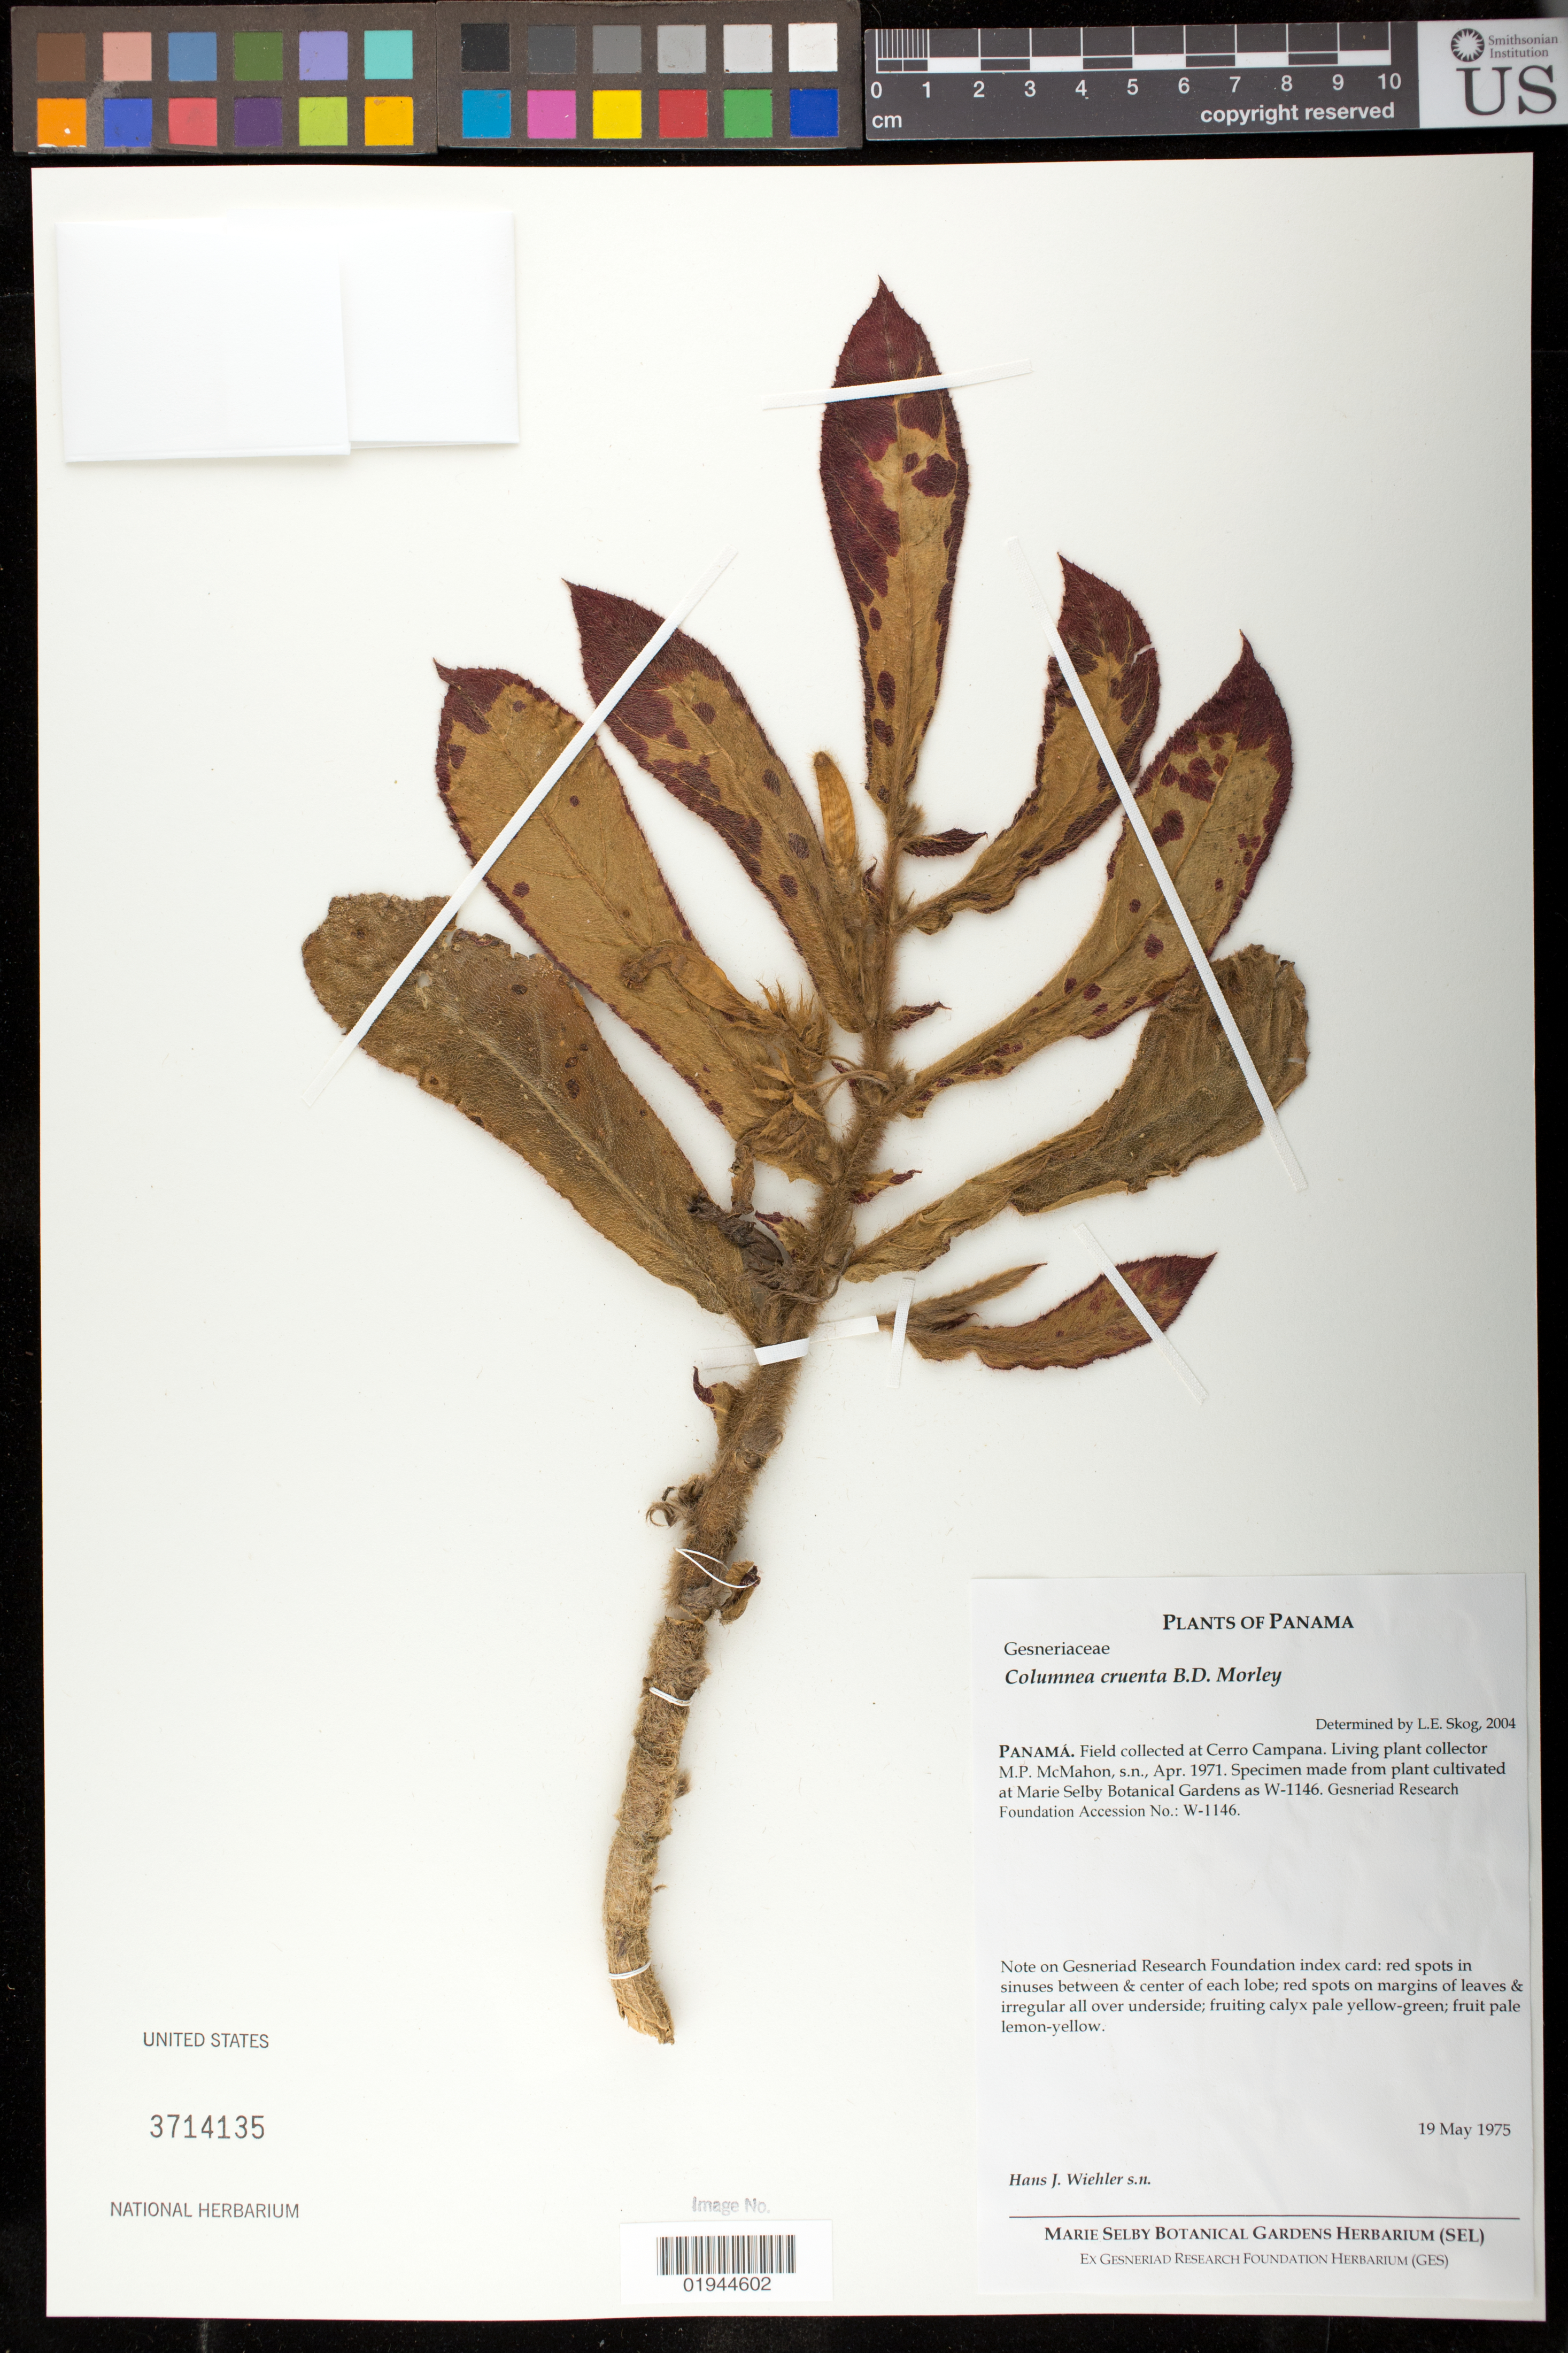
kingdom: Plantae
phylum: Tracheophyta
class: Magnoliopsida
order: Lamiales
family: Gesneriaceae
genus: Columnea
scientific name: Columnea cruenta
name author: B.D. Morley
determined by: Skog, Laurence E.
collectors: H. J. Wiehler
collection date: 1975-05-19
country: United States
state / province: Florida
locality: Marie Selby Botanical Gardens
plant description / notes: Field collected at Cerro Campana. Living plant collector M.P. McMahon, s.n., Apr. 1971. Specimen made from plant cultivated at Marie Selby Botanical Gardens as W-1146.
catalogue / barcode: US 3714135